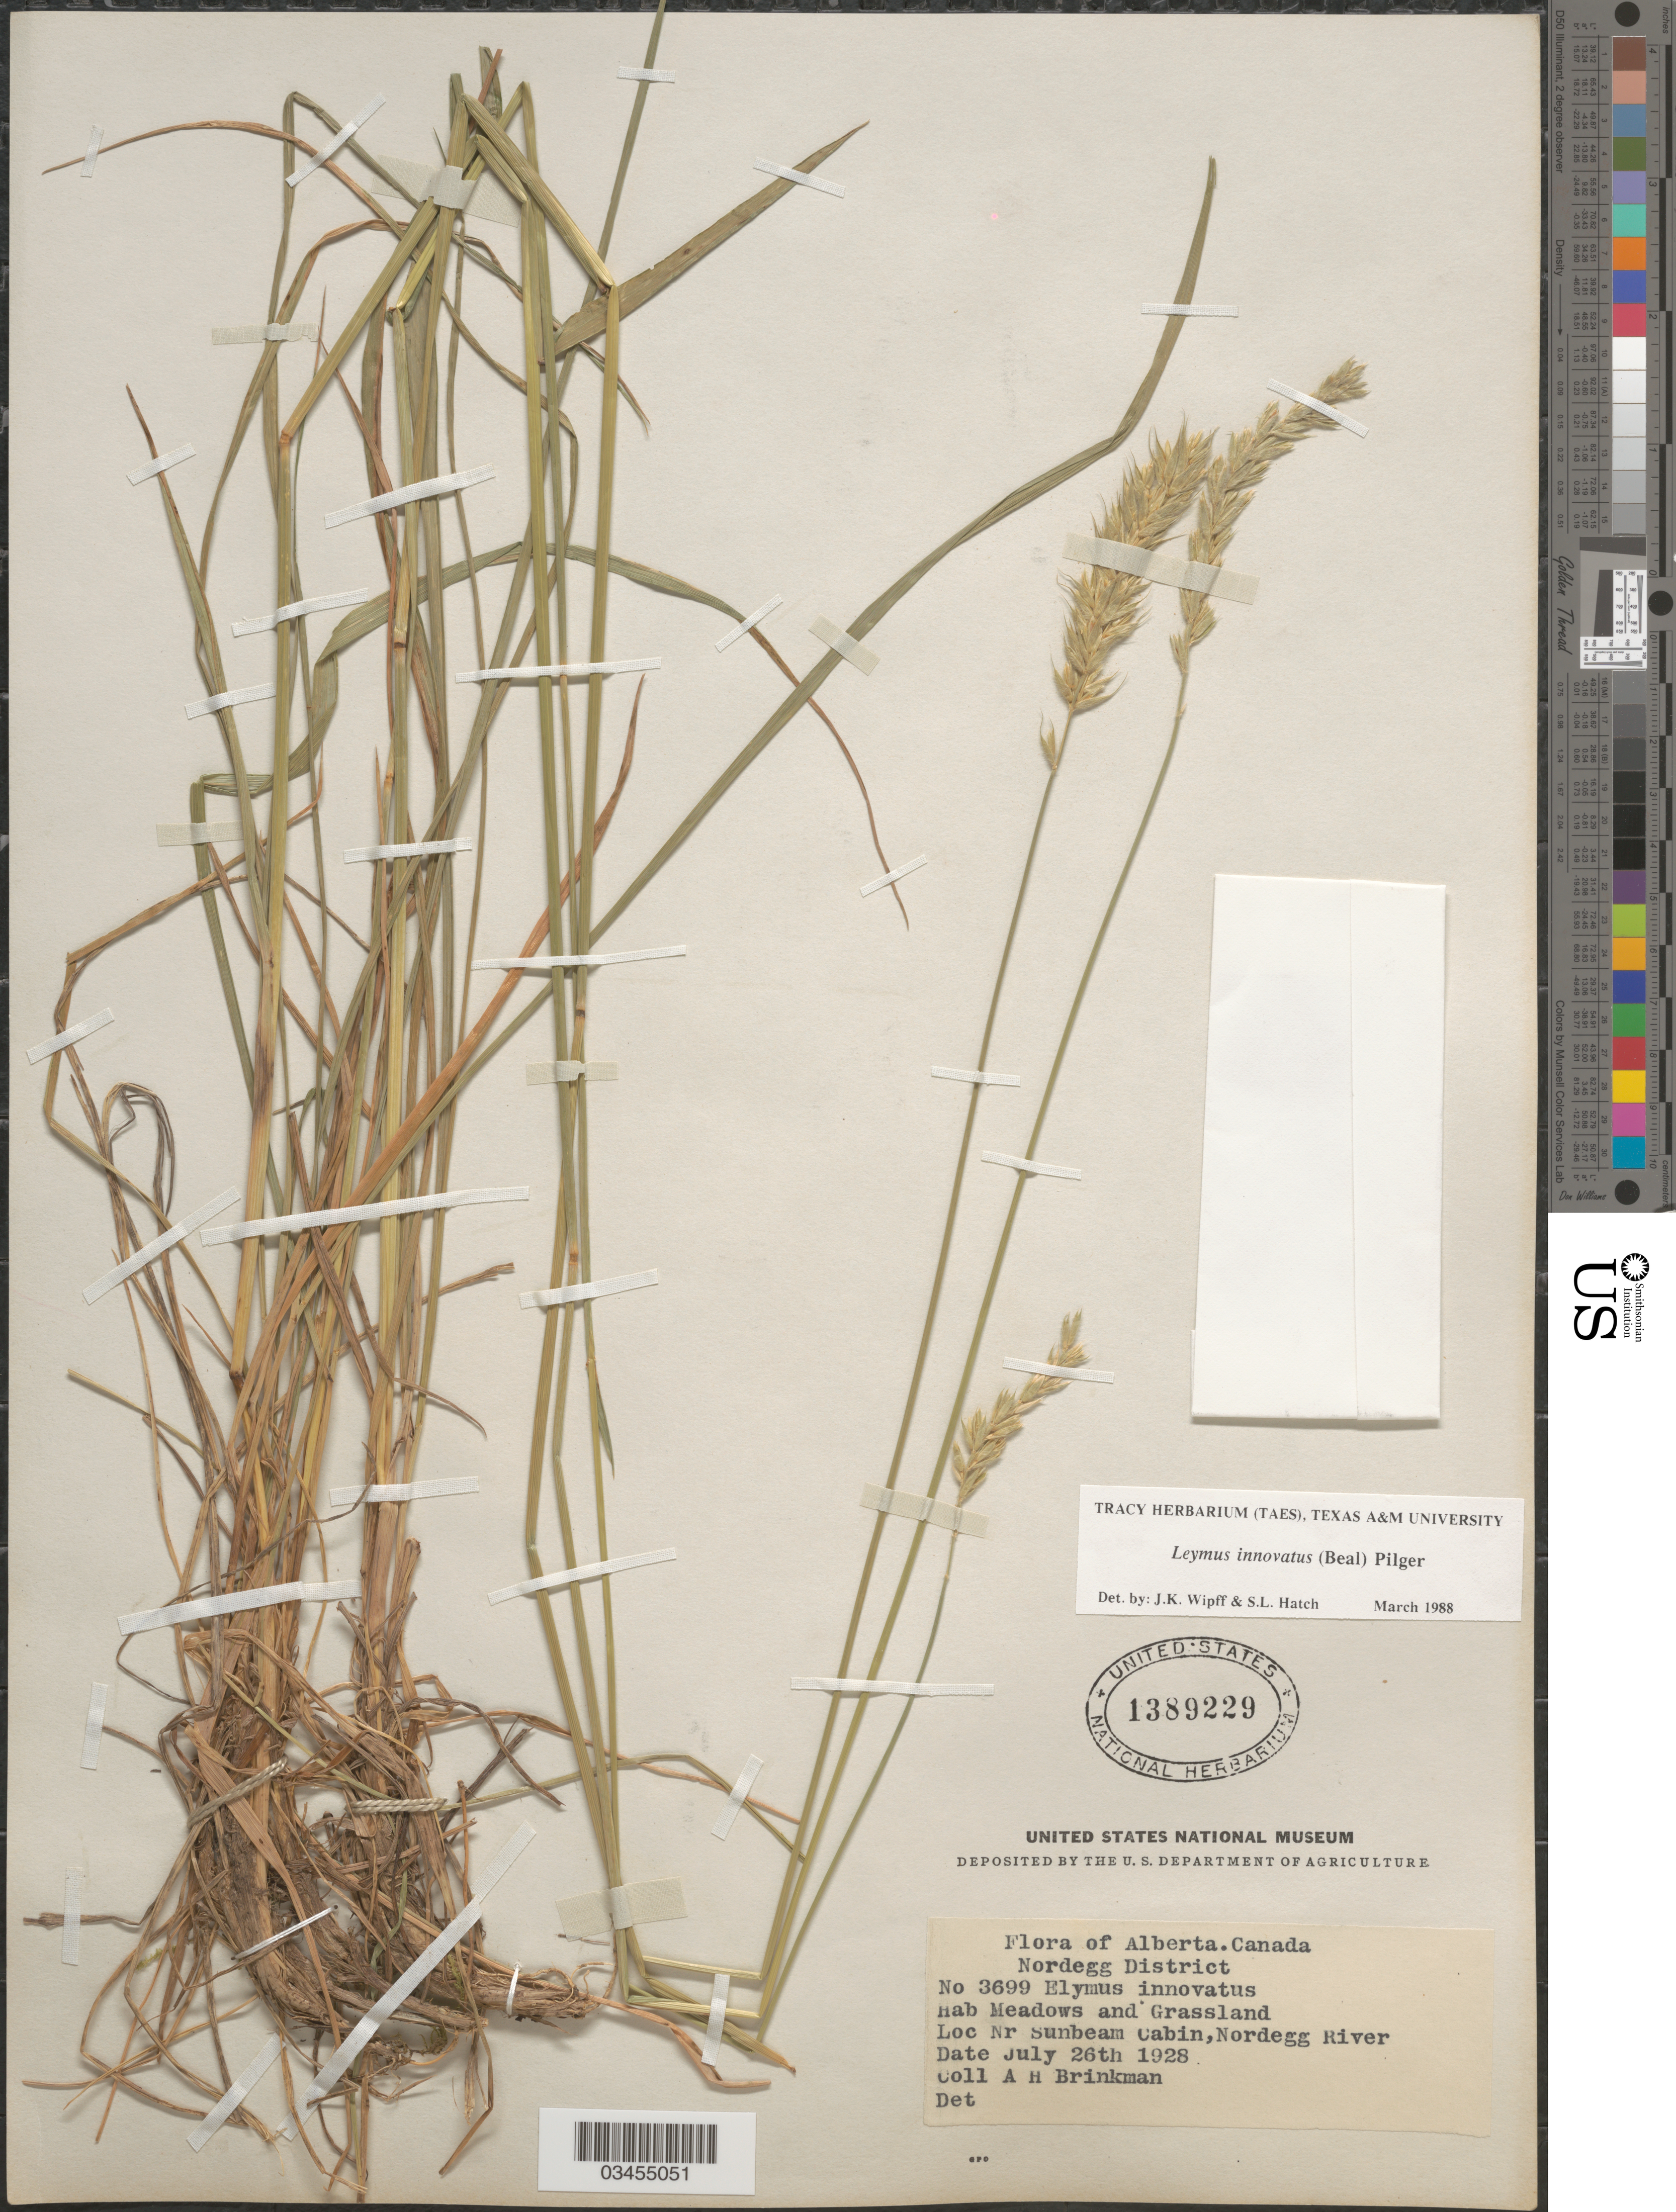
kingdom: Plantae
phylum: Tracheophyta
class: Liliopsida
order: Poales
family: Poaceae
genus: Leymus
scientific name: Leymus innovatus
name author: (W.J. Beal) Pilg.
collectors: A. Brinkman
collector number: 3699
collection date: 1928-07-26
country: Canada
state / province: Alberta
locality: Nordegg District. Meadows and Grassland. Nr Sunbeam Cabin, Nordegg River.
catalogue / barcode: US 1389229